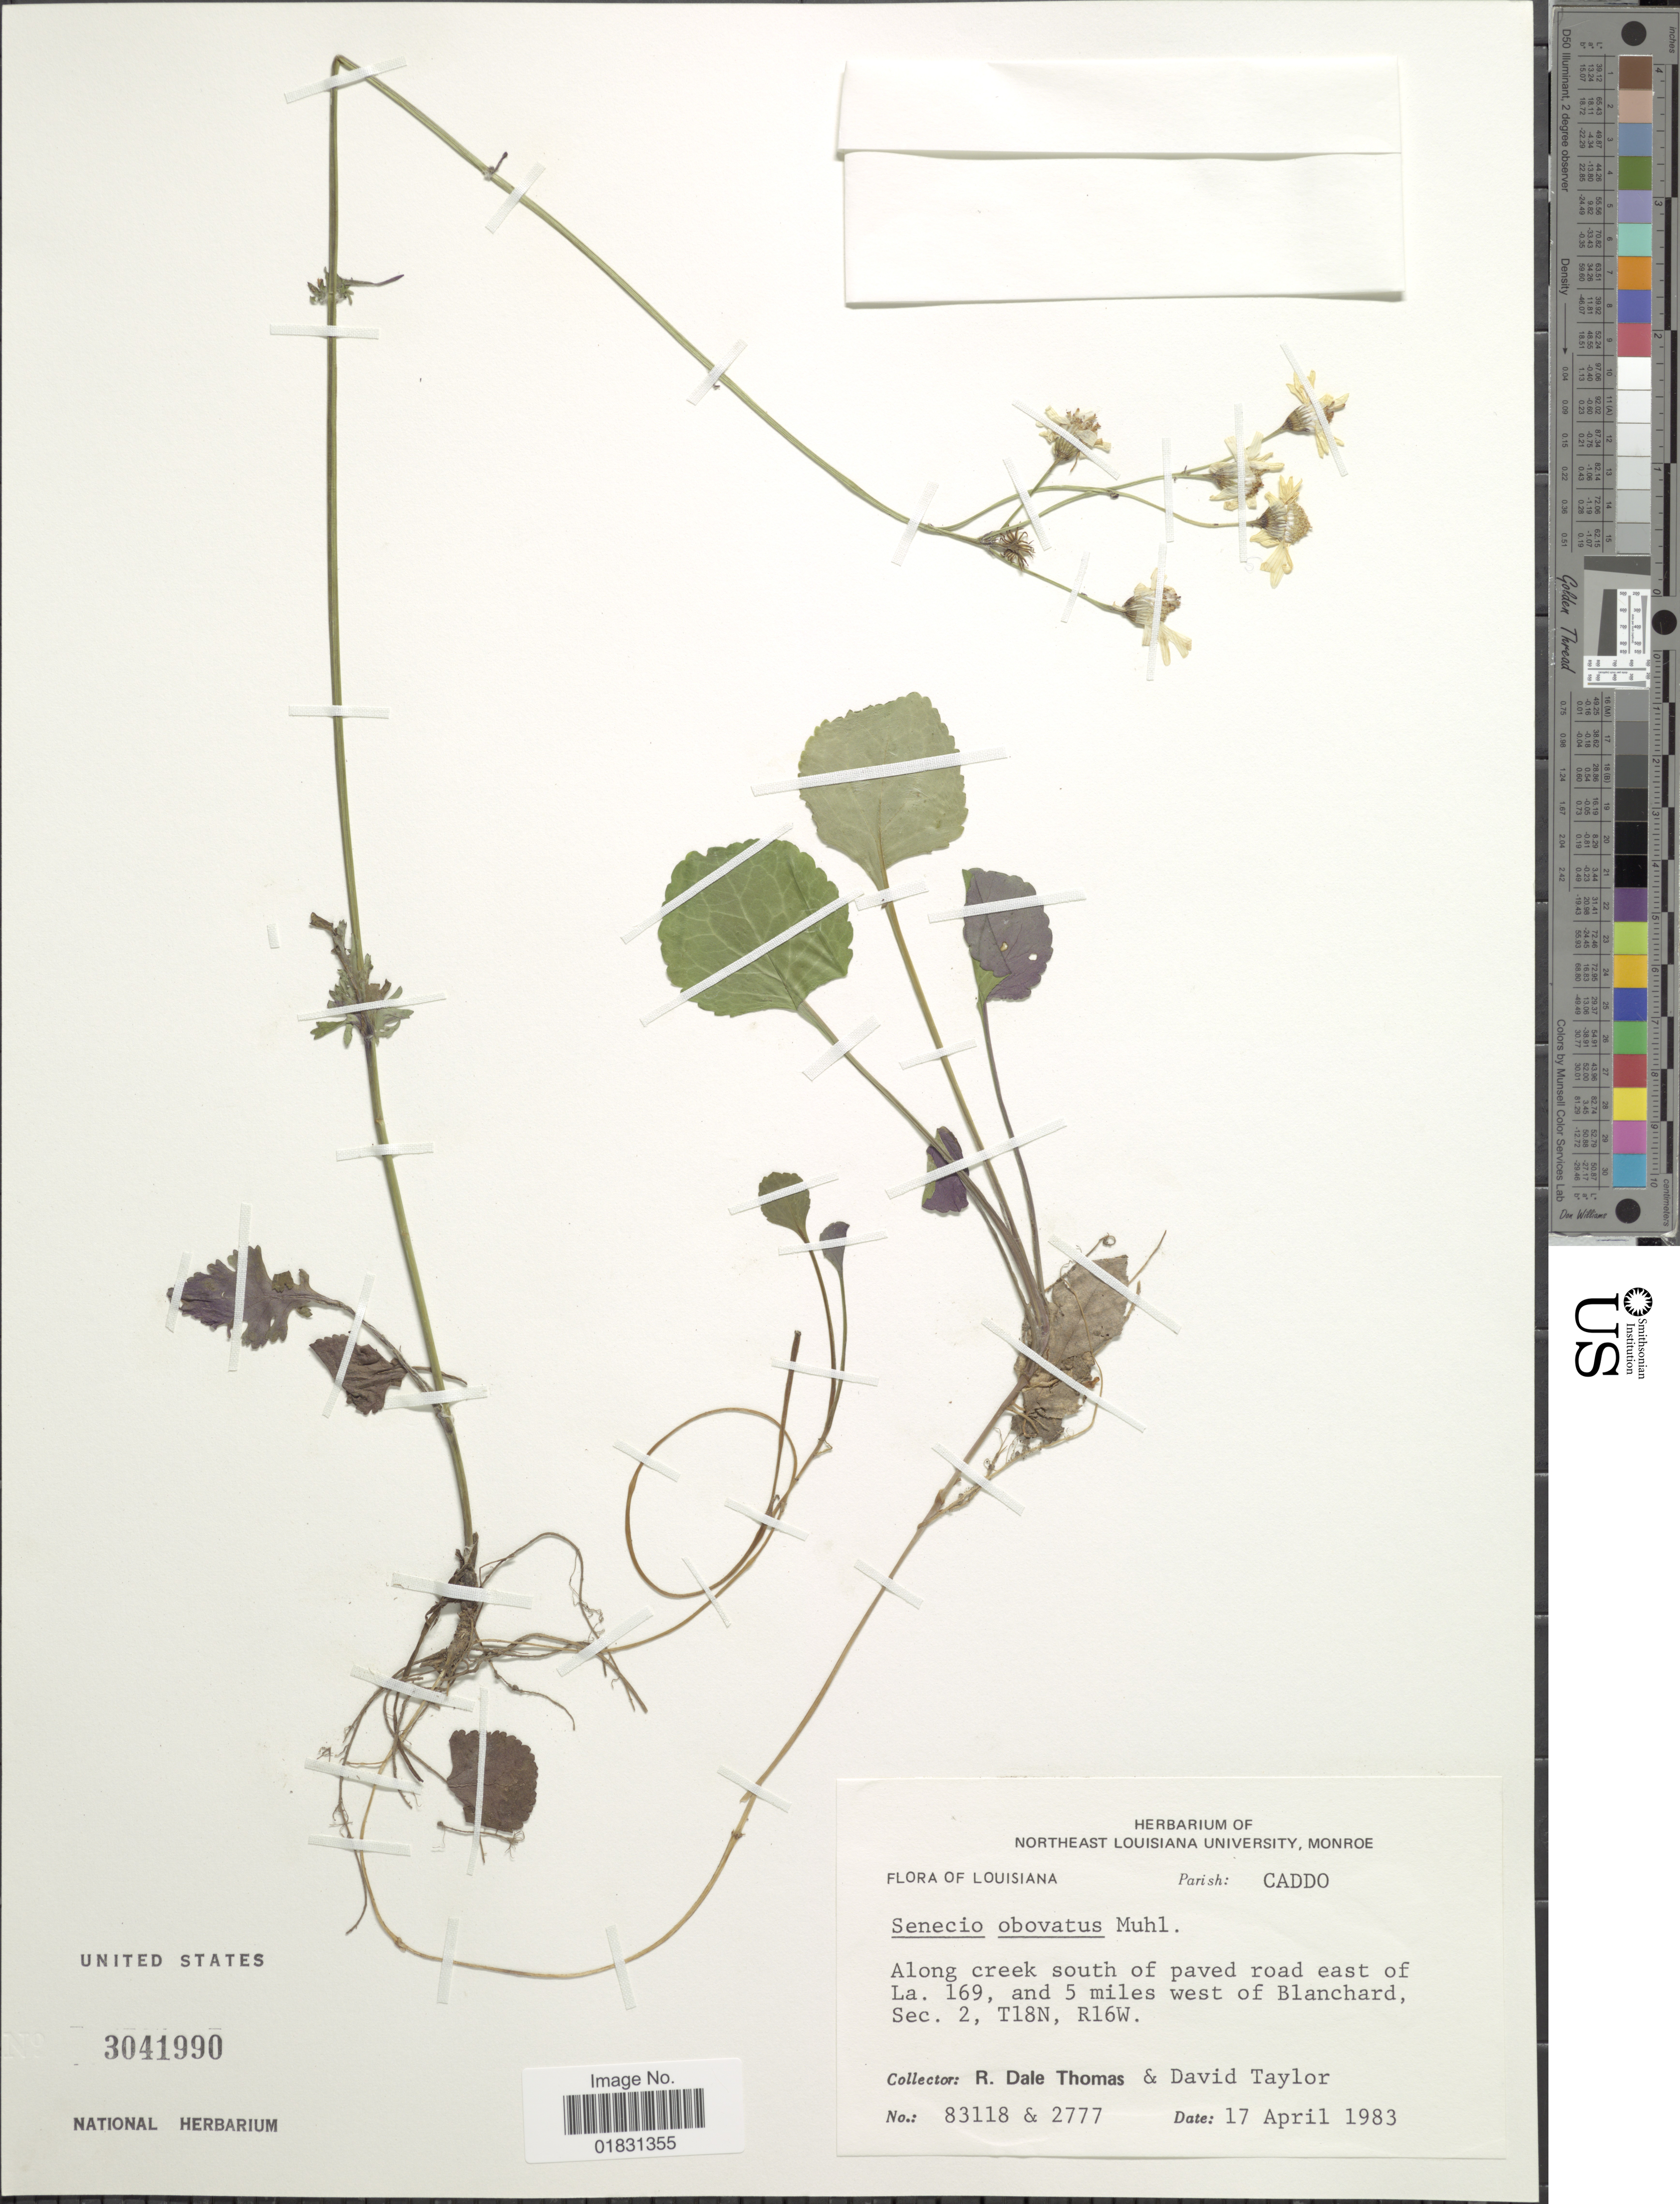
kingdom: Plantae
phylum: Tracheophyta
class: Magnoliopsida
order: Asterales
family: Asteraceae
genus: Packera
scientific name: Packera obovata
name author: (Muhl. ex Willd.) W.A. Weber & Á. Löve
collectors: R. Thomas & D. C. Taylor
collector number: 83118/2777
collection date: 1983-04-17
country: United States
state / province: Louisiana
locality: Parish: Caddo, Along creek south of paved road east of La. 169, and 5 miles west of Blanchard, Sec. 2, T18N, R16W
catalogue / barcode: US 3041990